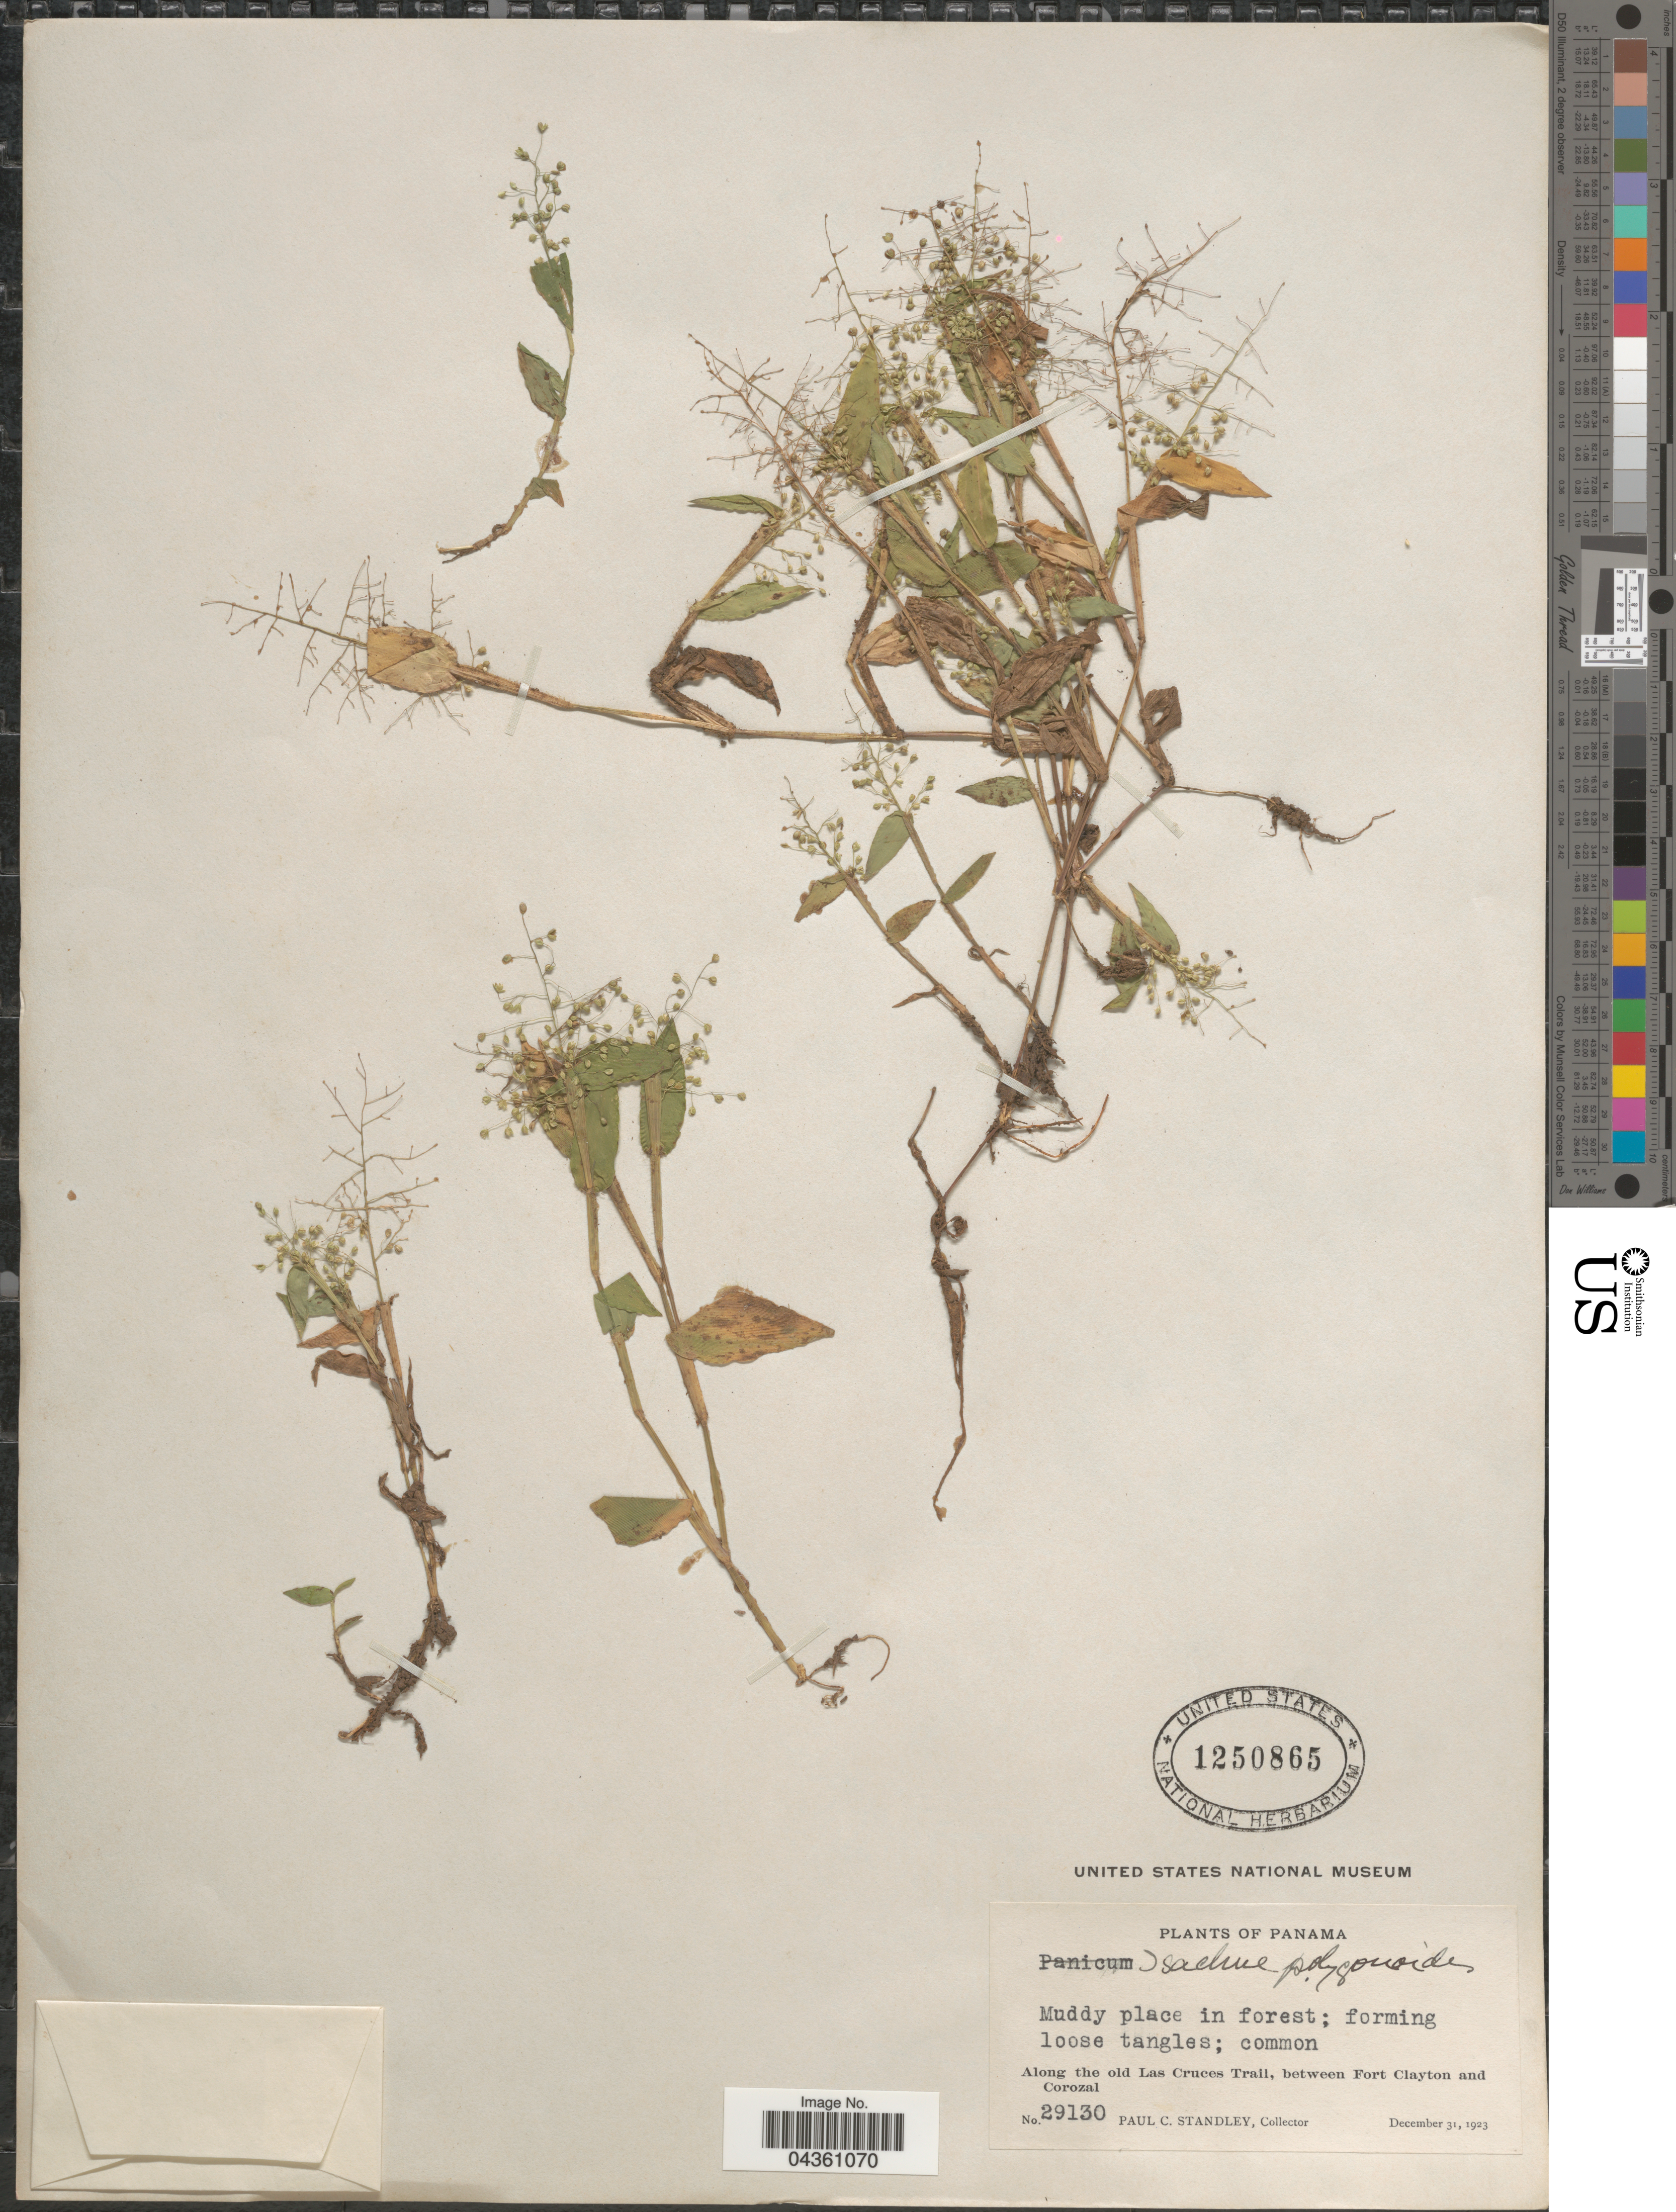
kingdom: Plantae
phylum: Tracheophyta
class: Liliopsida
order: Poales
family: Poaceae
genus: Isachne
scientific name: Isachne polygonoides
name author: (Lam.) Döll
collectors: P. C. Standley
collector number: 29130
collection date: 1923-12-31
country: Panama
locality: Along the old Las Cruces Trail, between Fort Clayton and Corozal.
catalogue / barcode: US 1250865